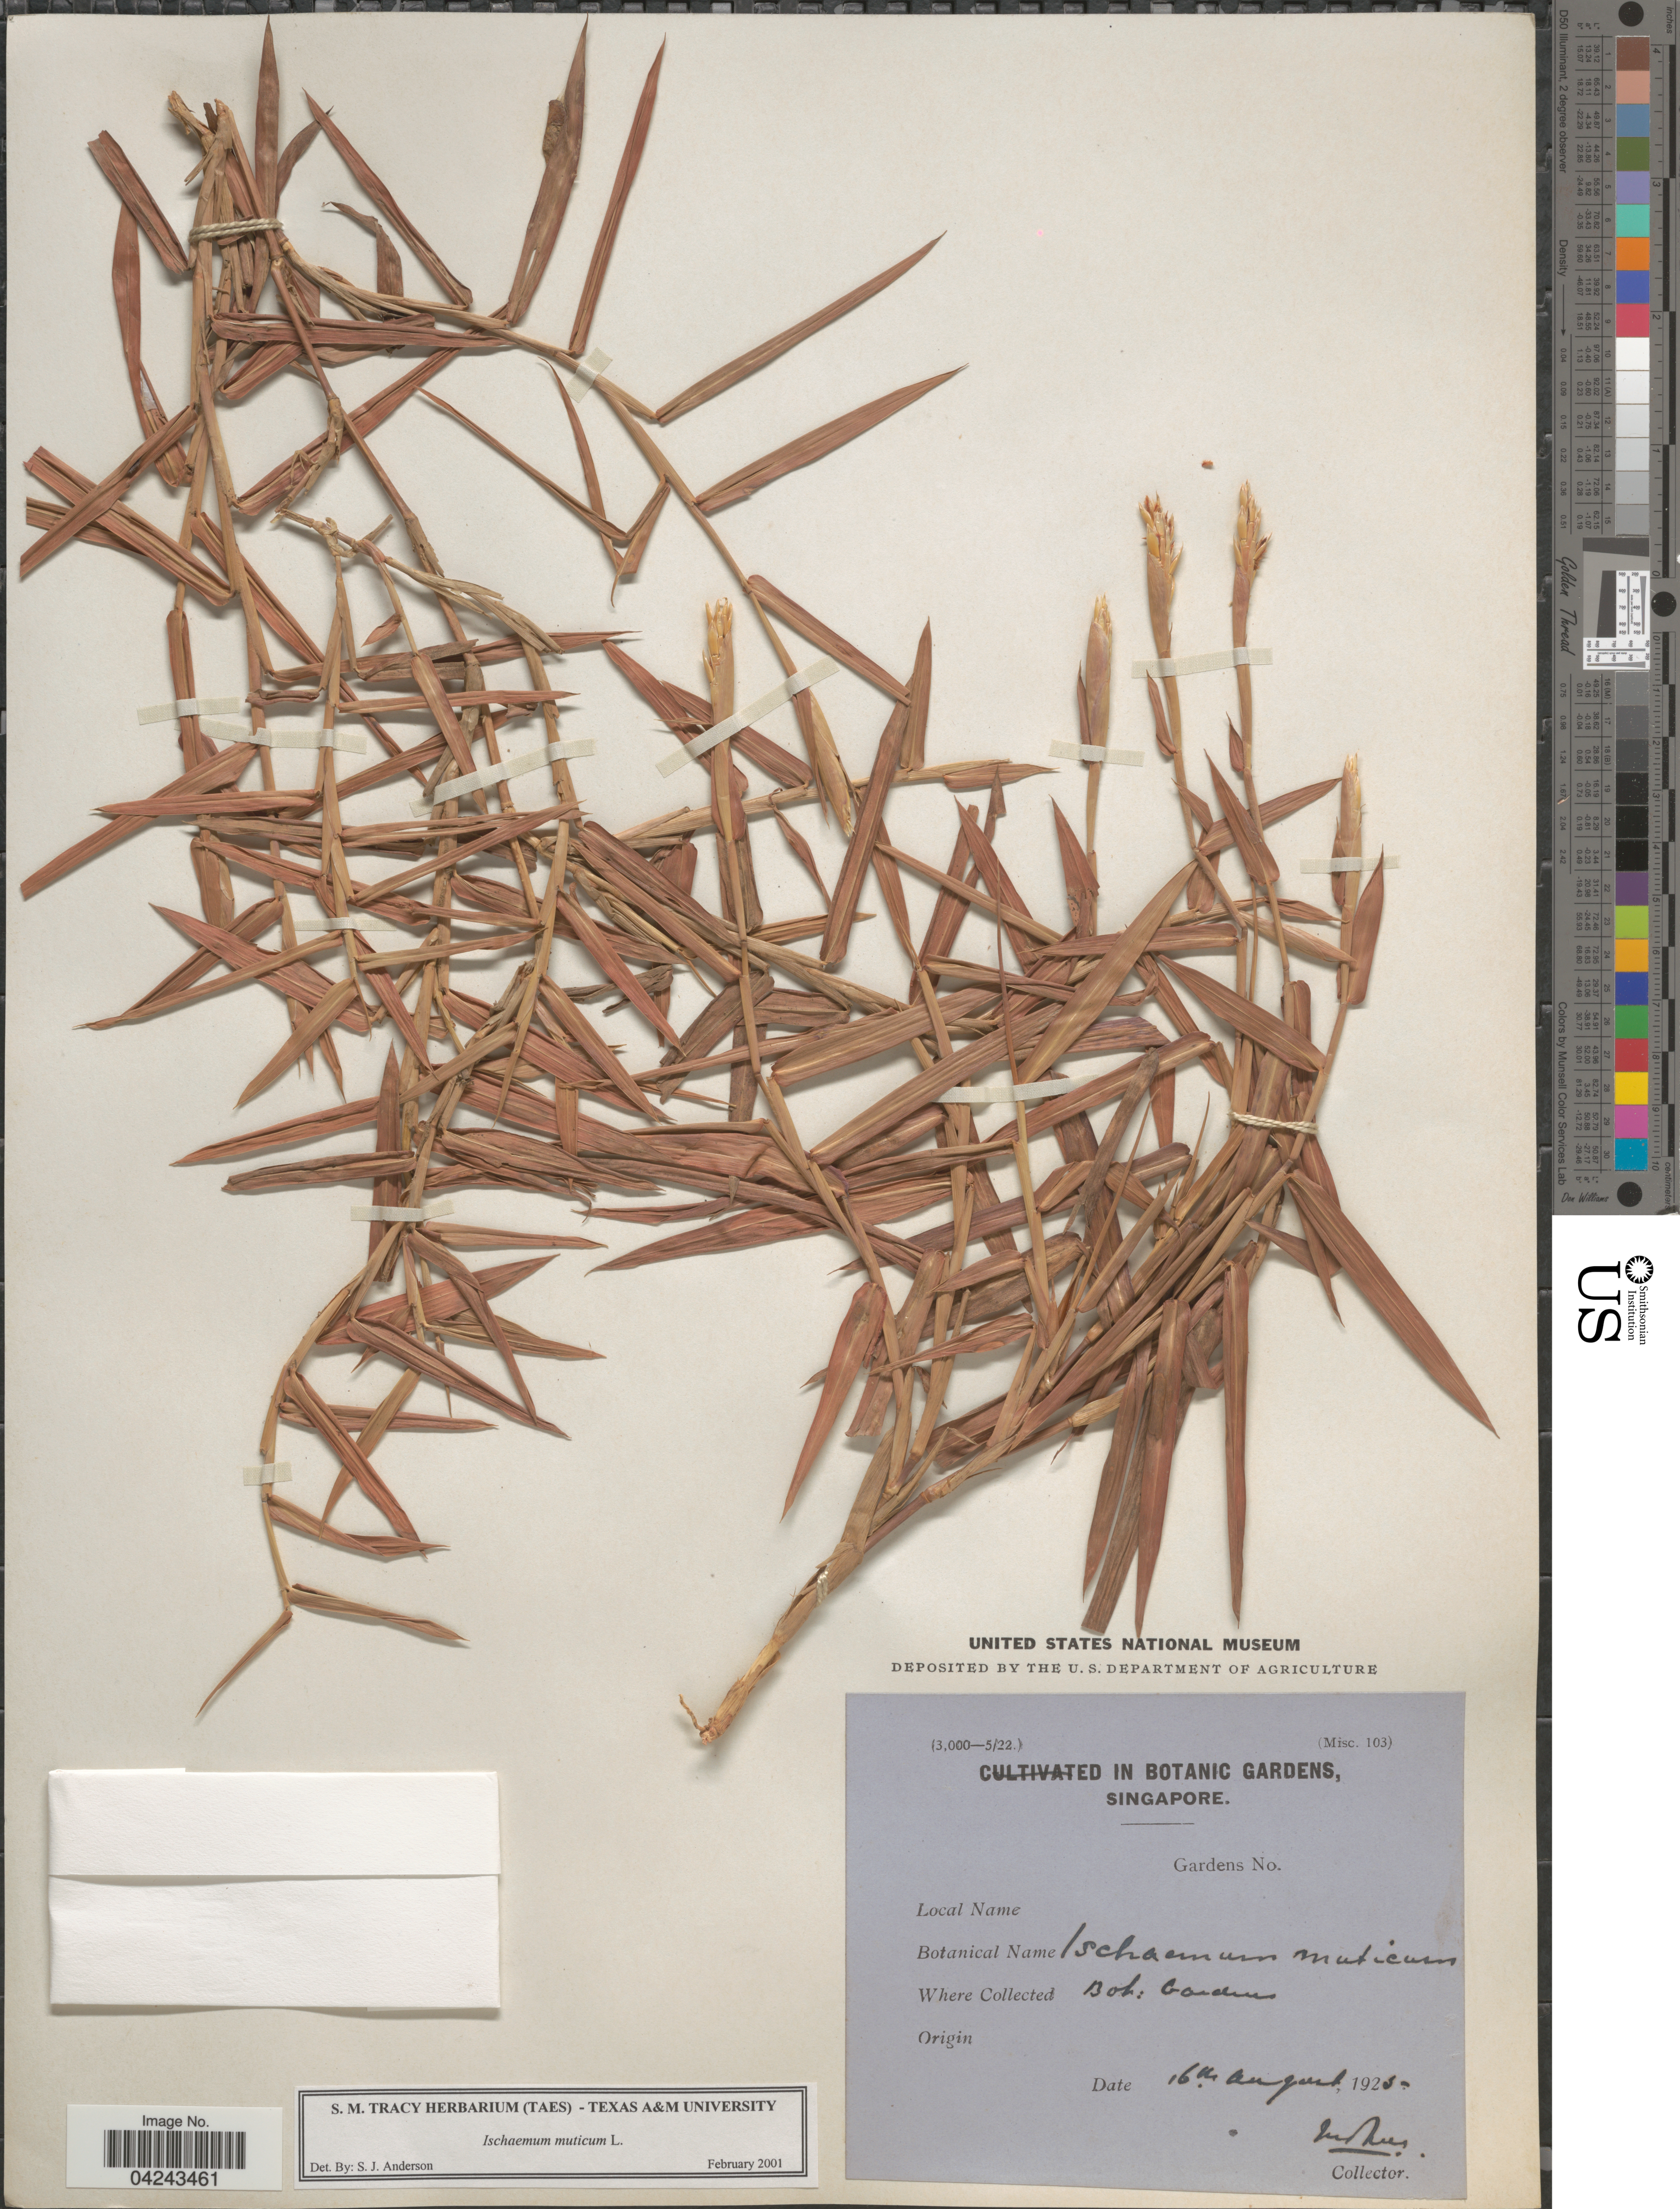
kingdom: Plantae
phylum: Tracheophyta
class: Liliopsida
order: Poales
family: Poaceae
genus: Ischaemum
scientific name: Ischaemum muticum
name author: L.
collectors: M. Nur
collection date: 1925-08-16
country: Singapore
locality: Bot: Gardens.